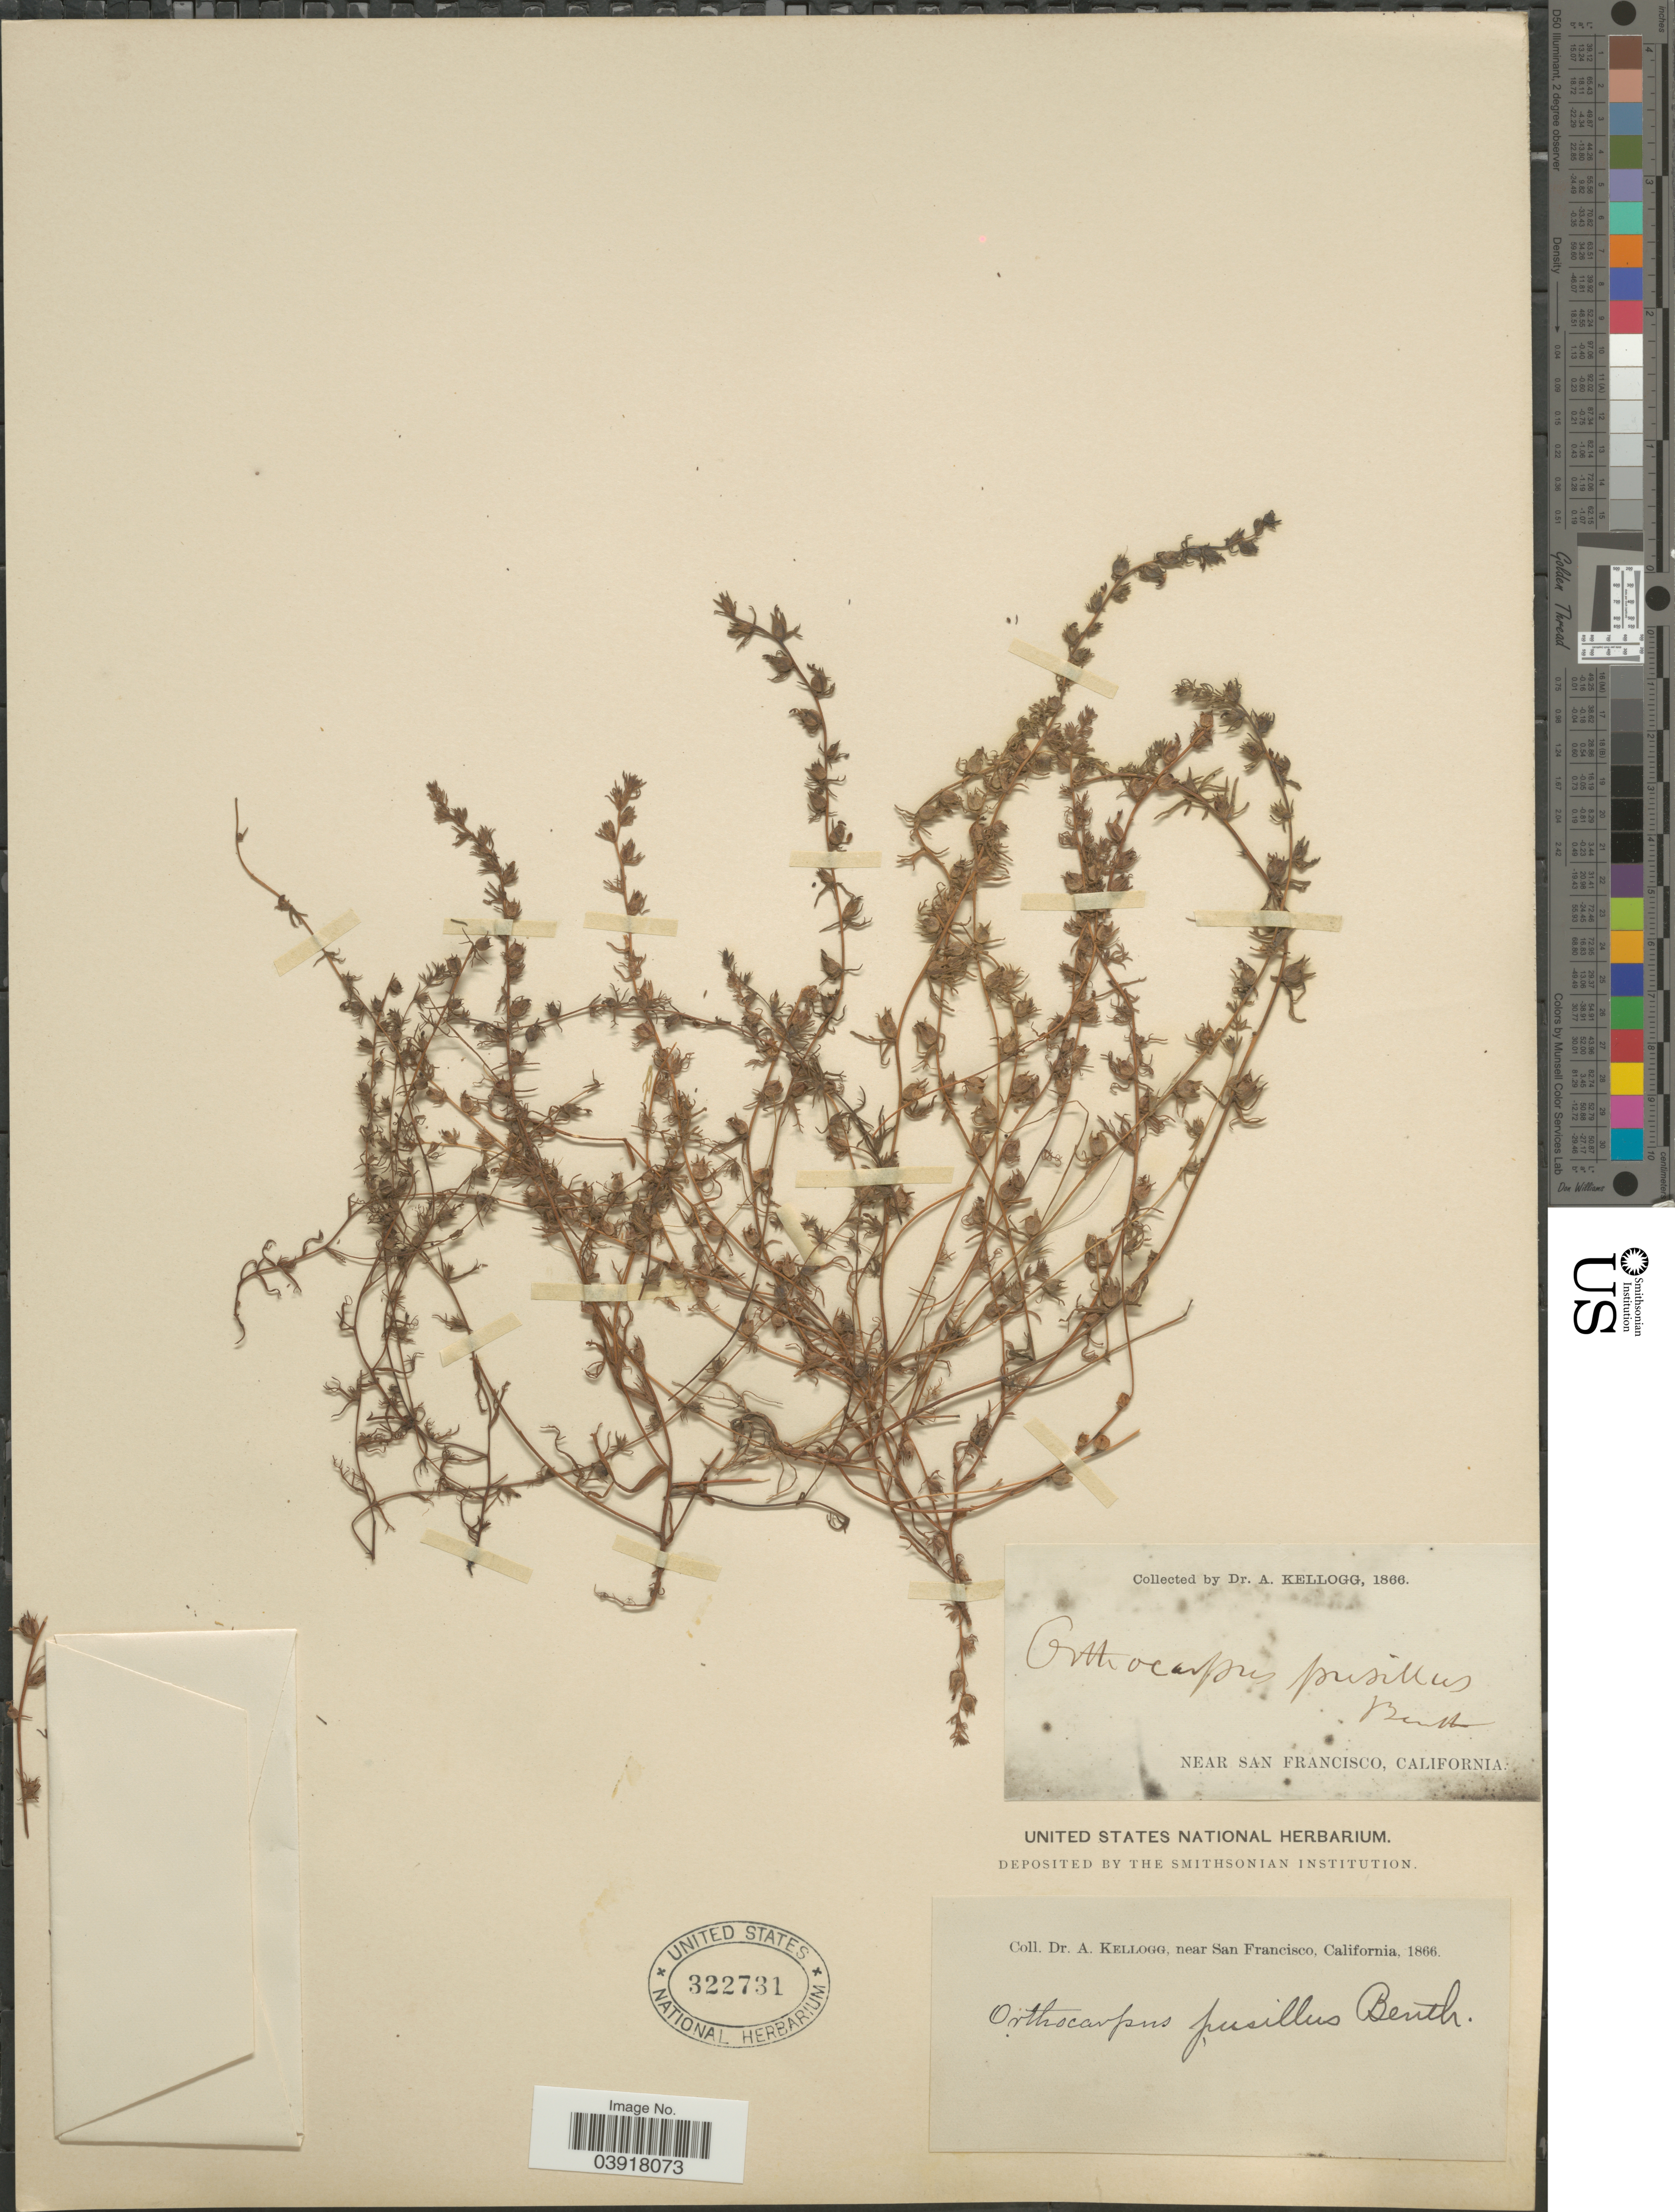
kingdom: Plantae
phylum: Tracheophyta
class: Magnoliopsida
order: Lamiales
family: Orobanchaceae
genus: Orthocarpus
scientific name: Orthocarpus pusillus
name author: Benth.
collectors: A. Kellogg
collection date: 1866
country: United States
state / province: California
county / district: San Francisco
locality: Near San Francisco.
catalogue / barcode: US 322731